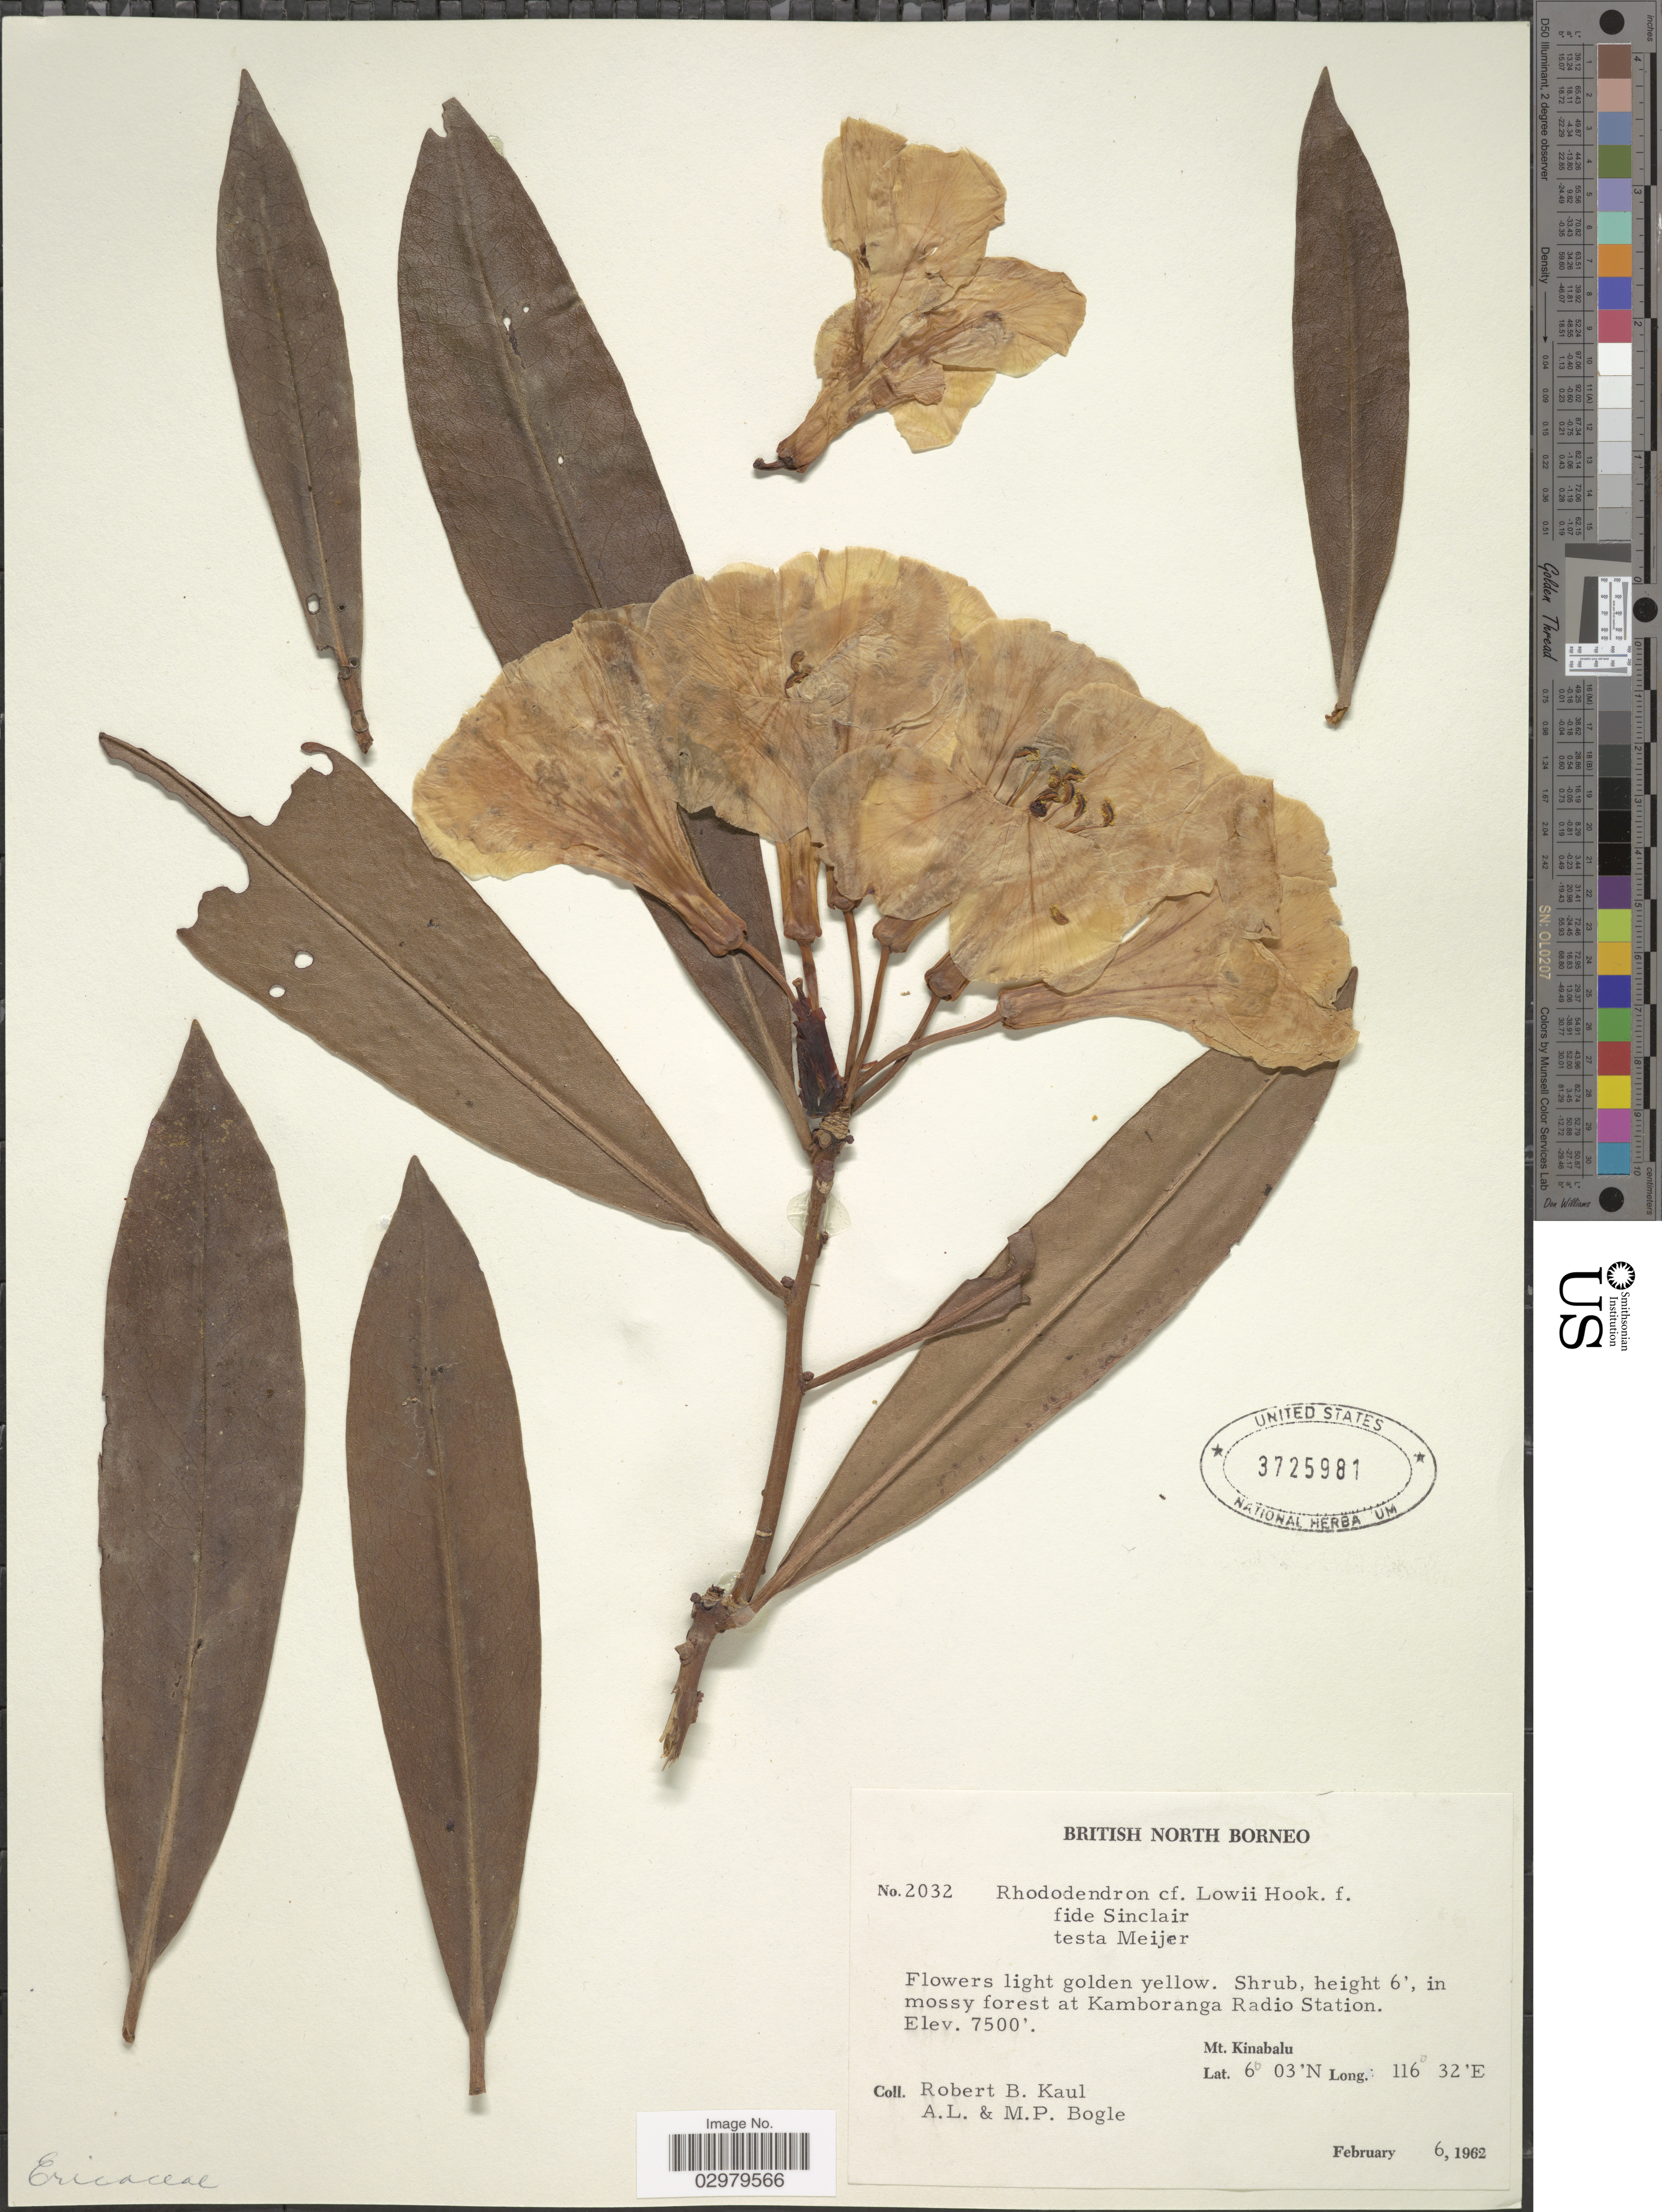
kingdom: Plantae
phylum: Tracheophyta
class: Magnoliopsida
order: Ericales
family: Ericaceae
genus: Rhododendron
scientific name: Rhododendron lowei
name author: Hook. f.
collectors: R. Kaul, Bogle, A.L. & M. Bogle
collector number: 2032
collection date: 1962-02-06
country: Malaysia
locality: British North Borneo. At Kamboranga Radio Station. Mt. Kinabalu.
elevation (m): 2286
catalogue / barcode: US 3725981